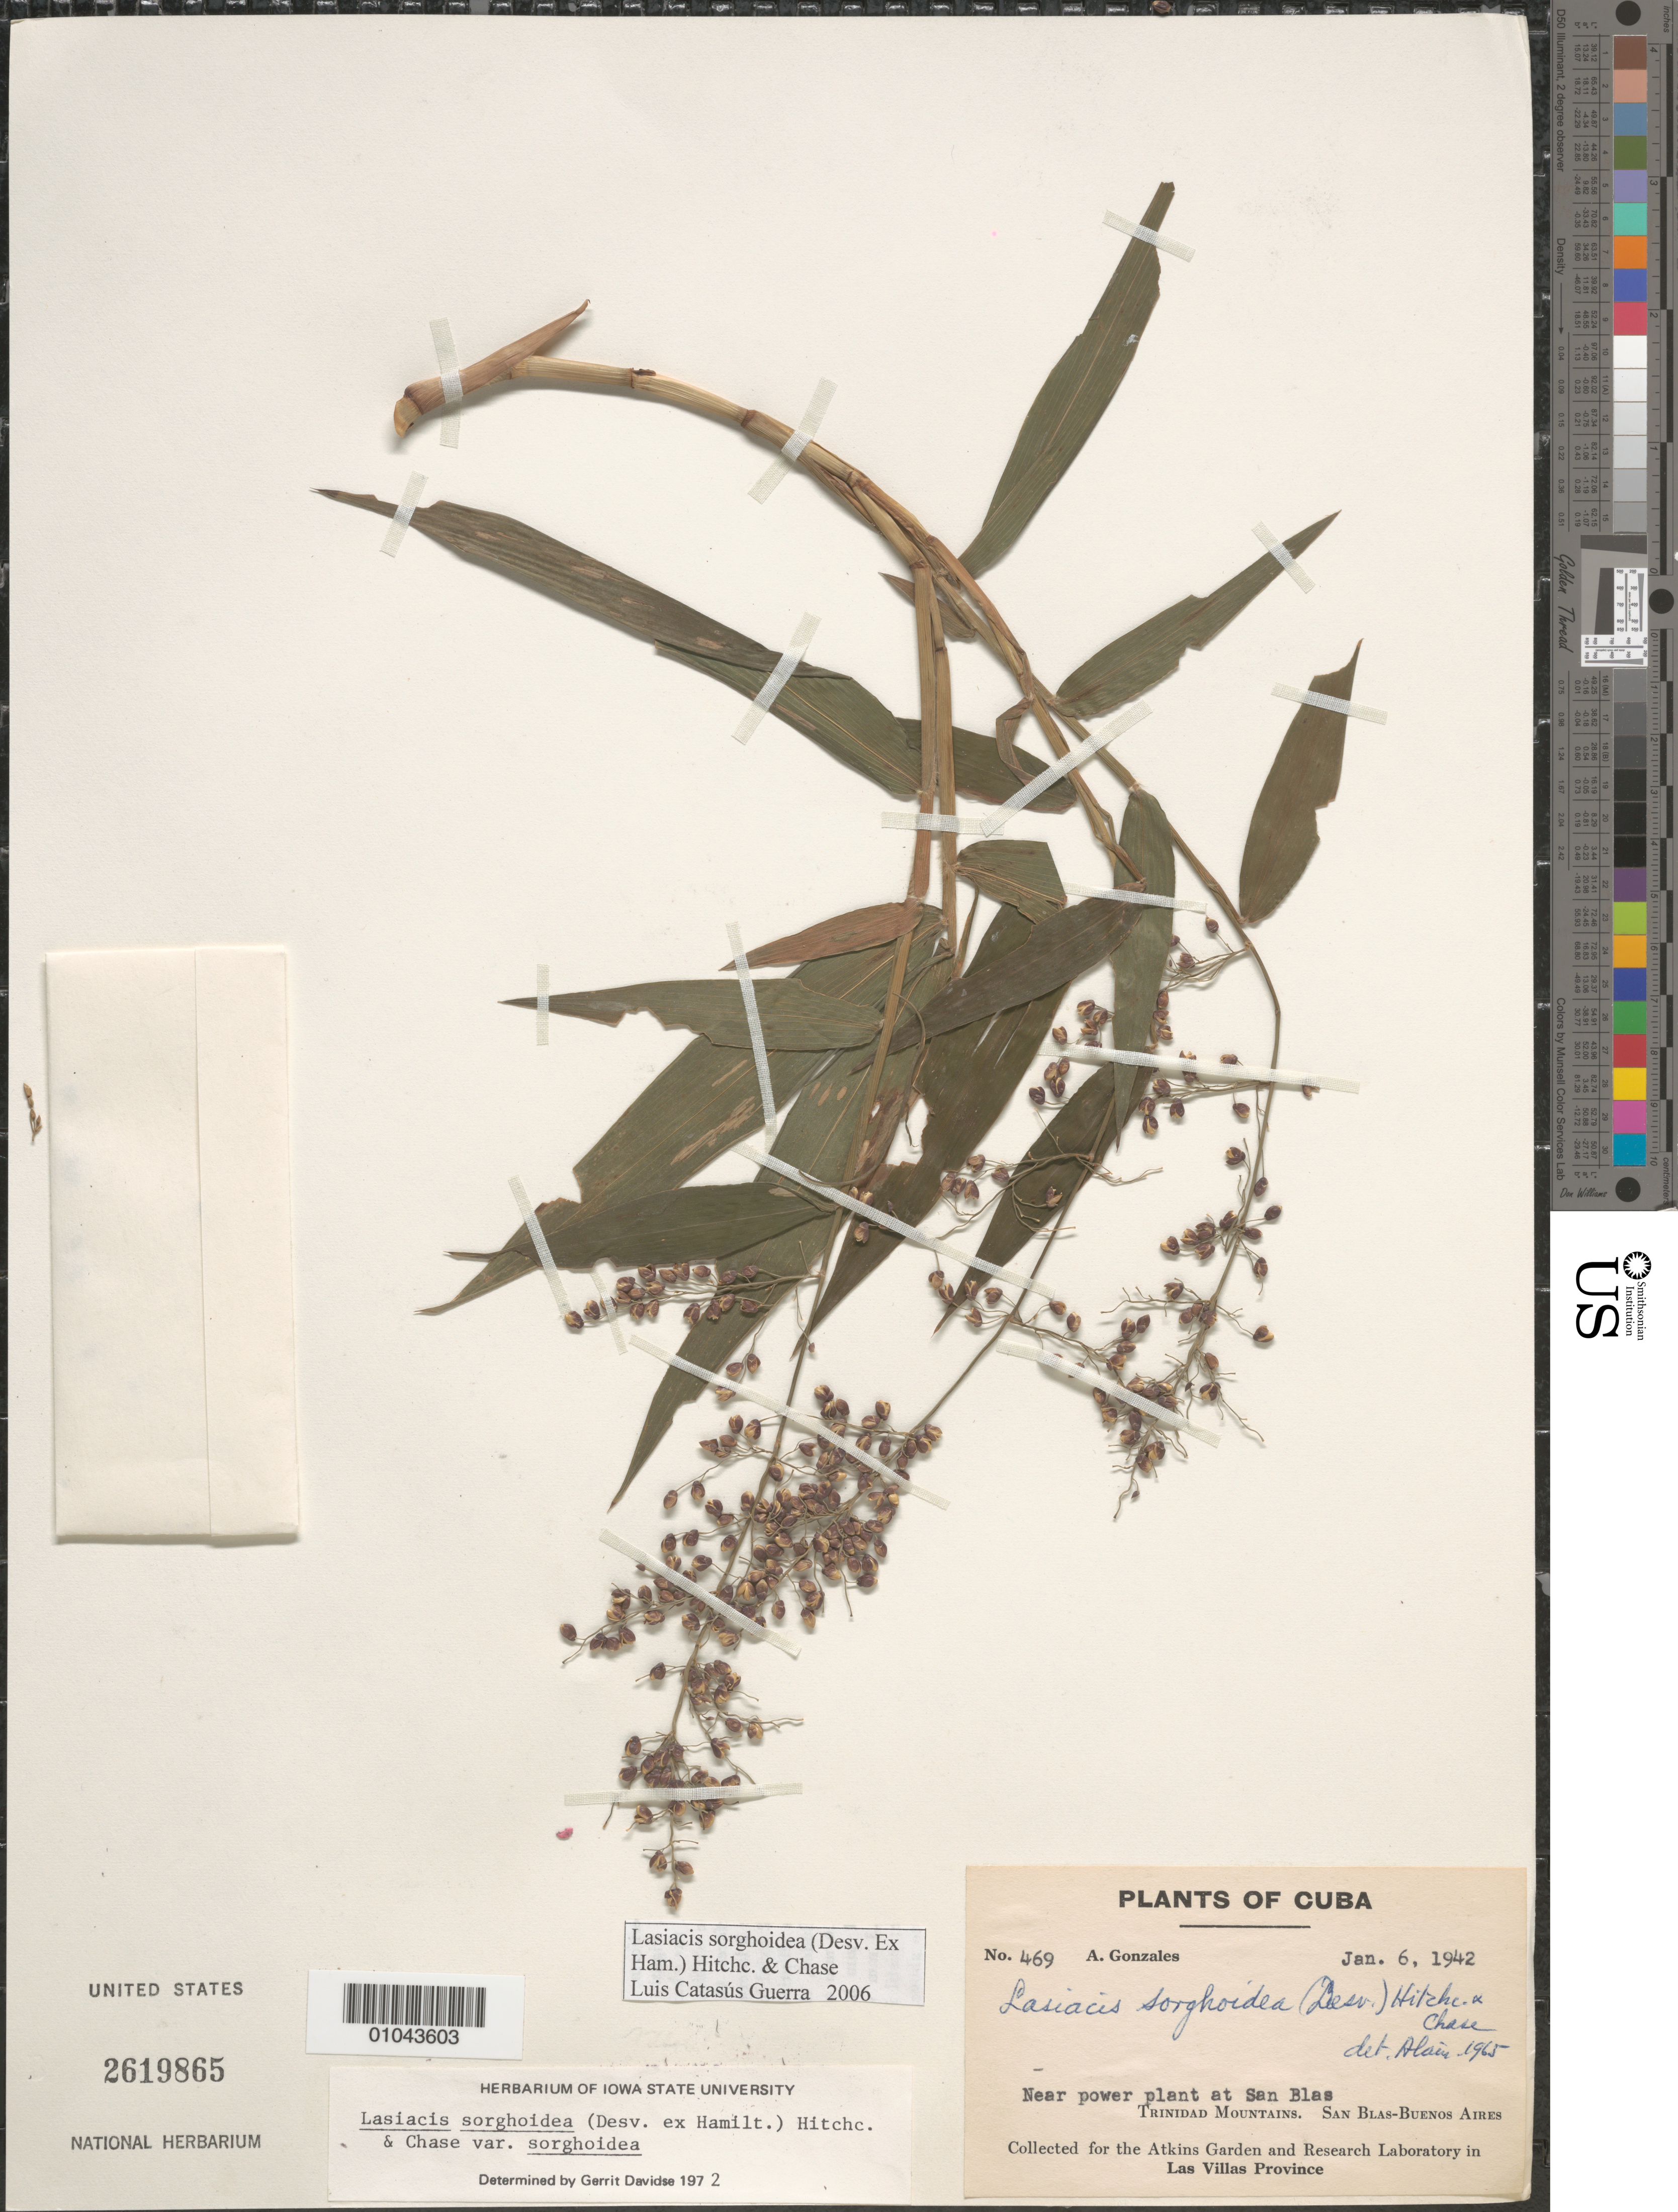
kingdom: Plantae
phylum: Tracheophyta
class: Liliopsida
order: Poales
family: Poaceae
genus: Lasiacis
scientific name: Lasiacis sorghoidea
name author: (Desv. ex Ham.) Hitchc. & Chase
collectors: A. Gonzáles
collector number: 469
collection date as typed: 06 Jan 1942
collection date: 1942-01-06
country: Cuba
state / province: Las Villas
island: Cuba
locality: Near power plant at San Blas, Trinidad Mountains, San Blas-Buenos Aires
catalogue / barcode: US 2619865